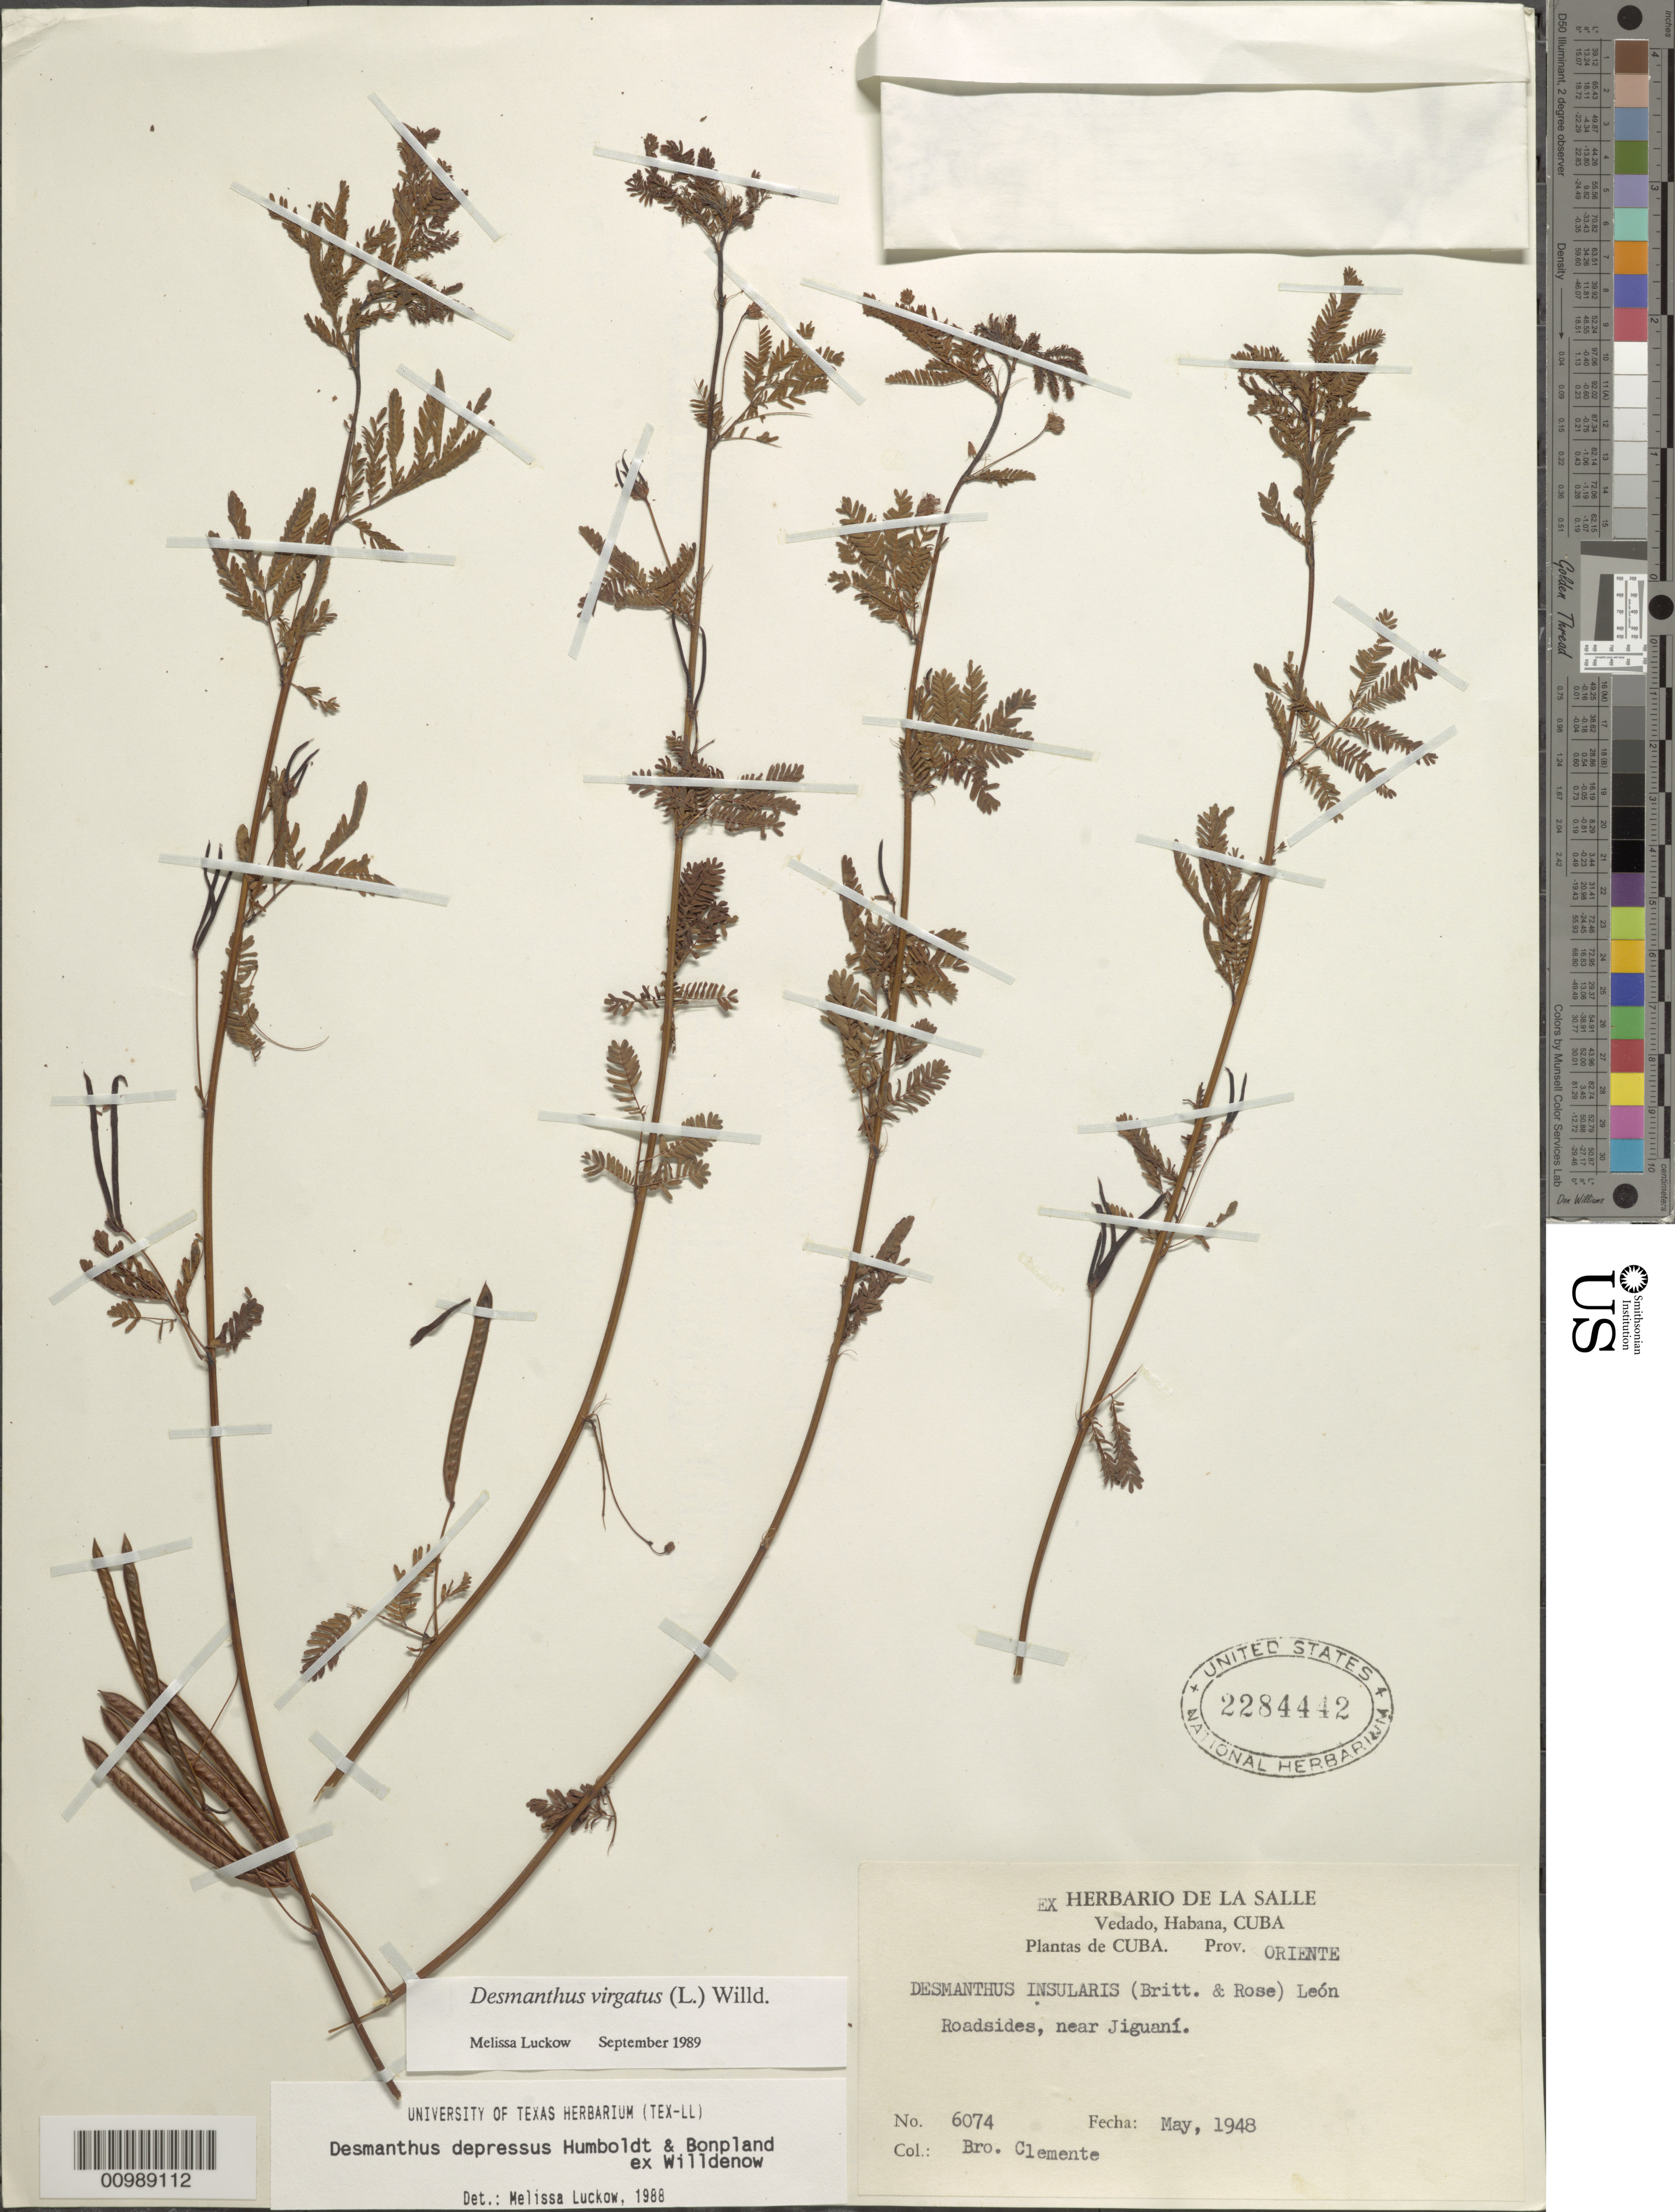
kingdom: Plantae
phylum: Tracheophyta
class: Magnoliopsida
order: Fabales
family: Fabaceae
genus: Desmanthus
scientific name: Desmanthus virgatus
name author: (L.) Willd.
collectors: Bro. Clemente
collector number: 6074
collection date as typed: May 1948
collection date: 1948-05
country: Cuba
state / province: Oriente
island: Cuba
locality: Roadsides, near Jiguani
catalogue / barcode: US 2284442